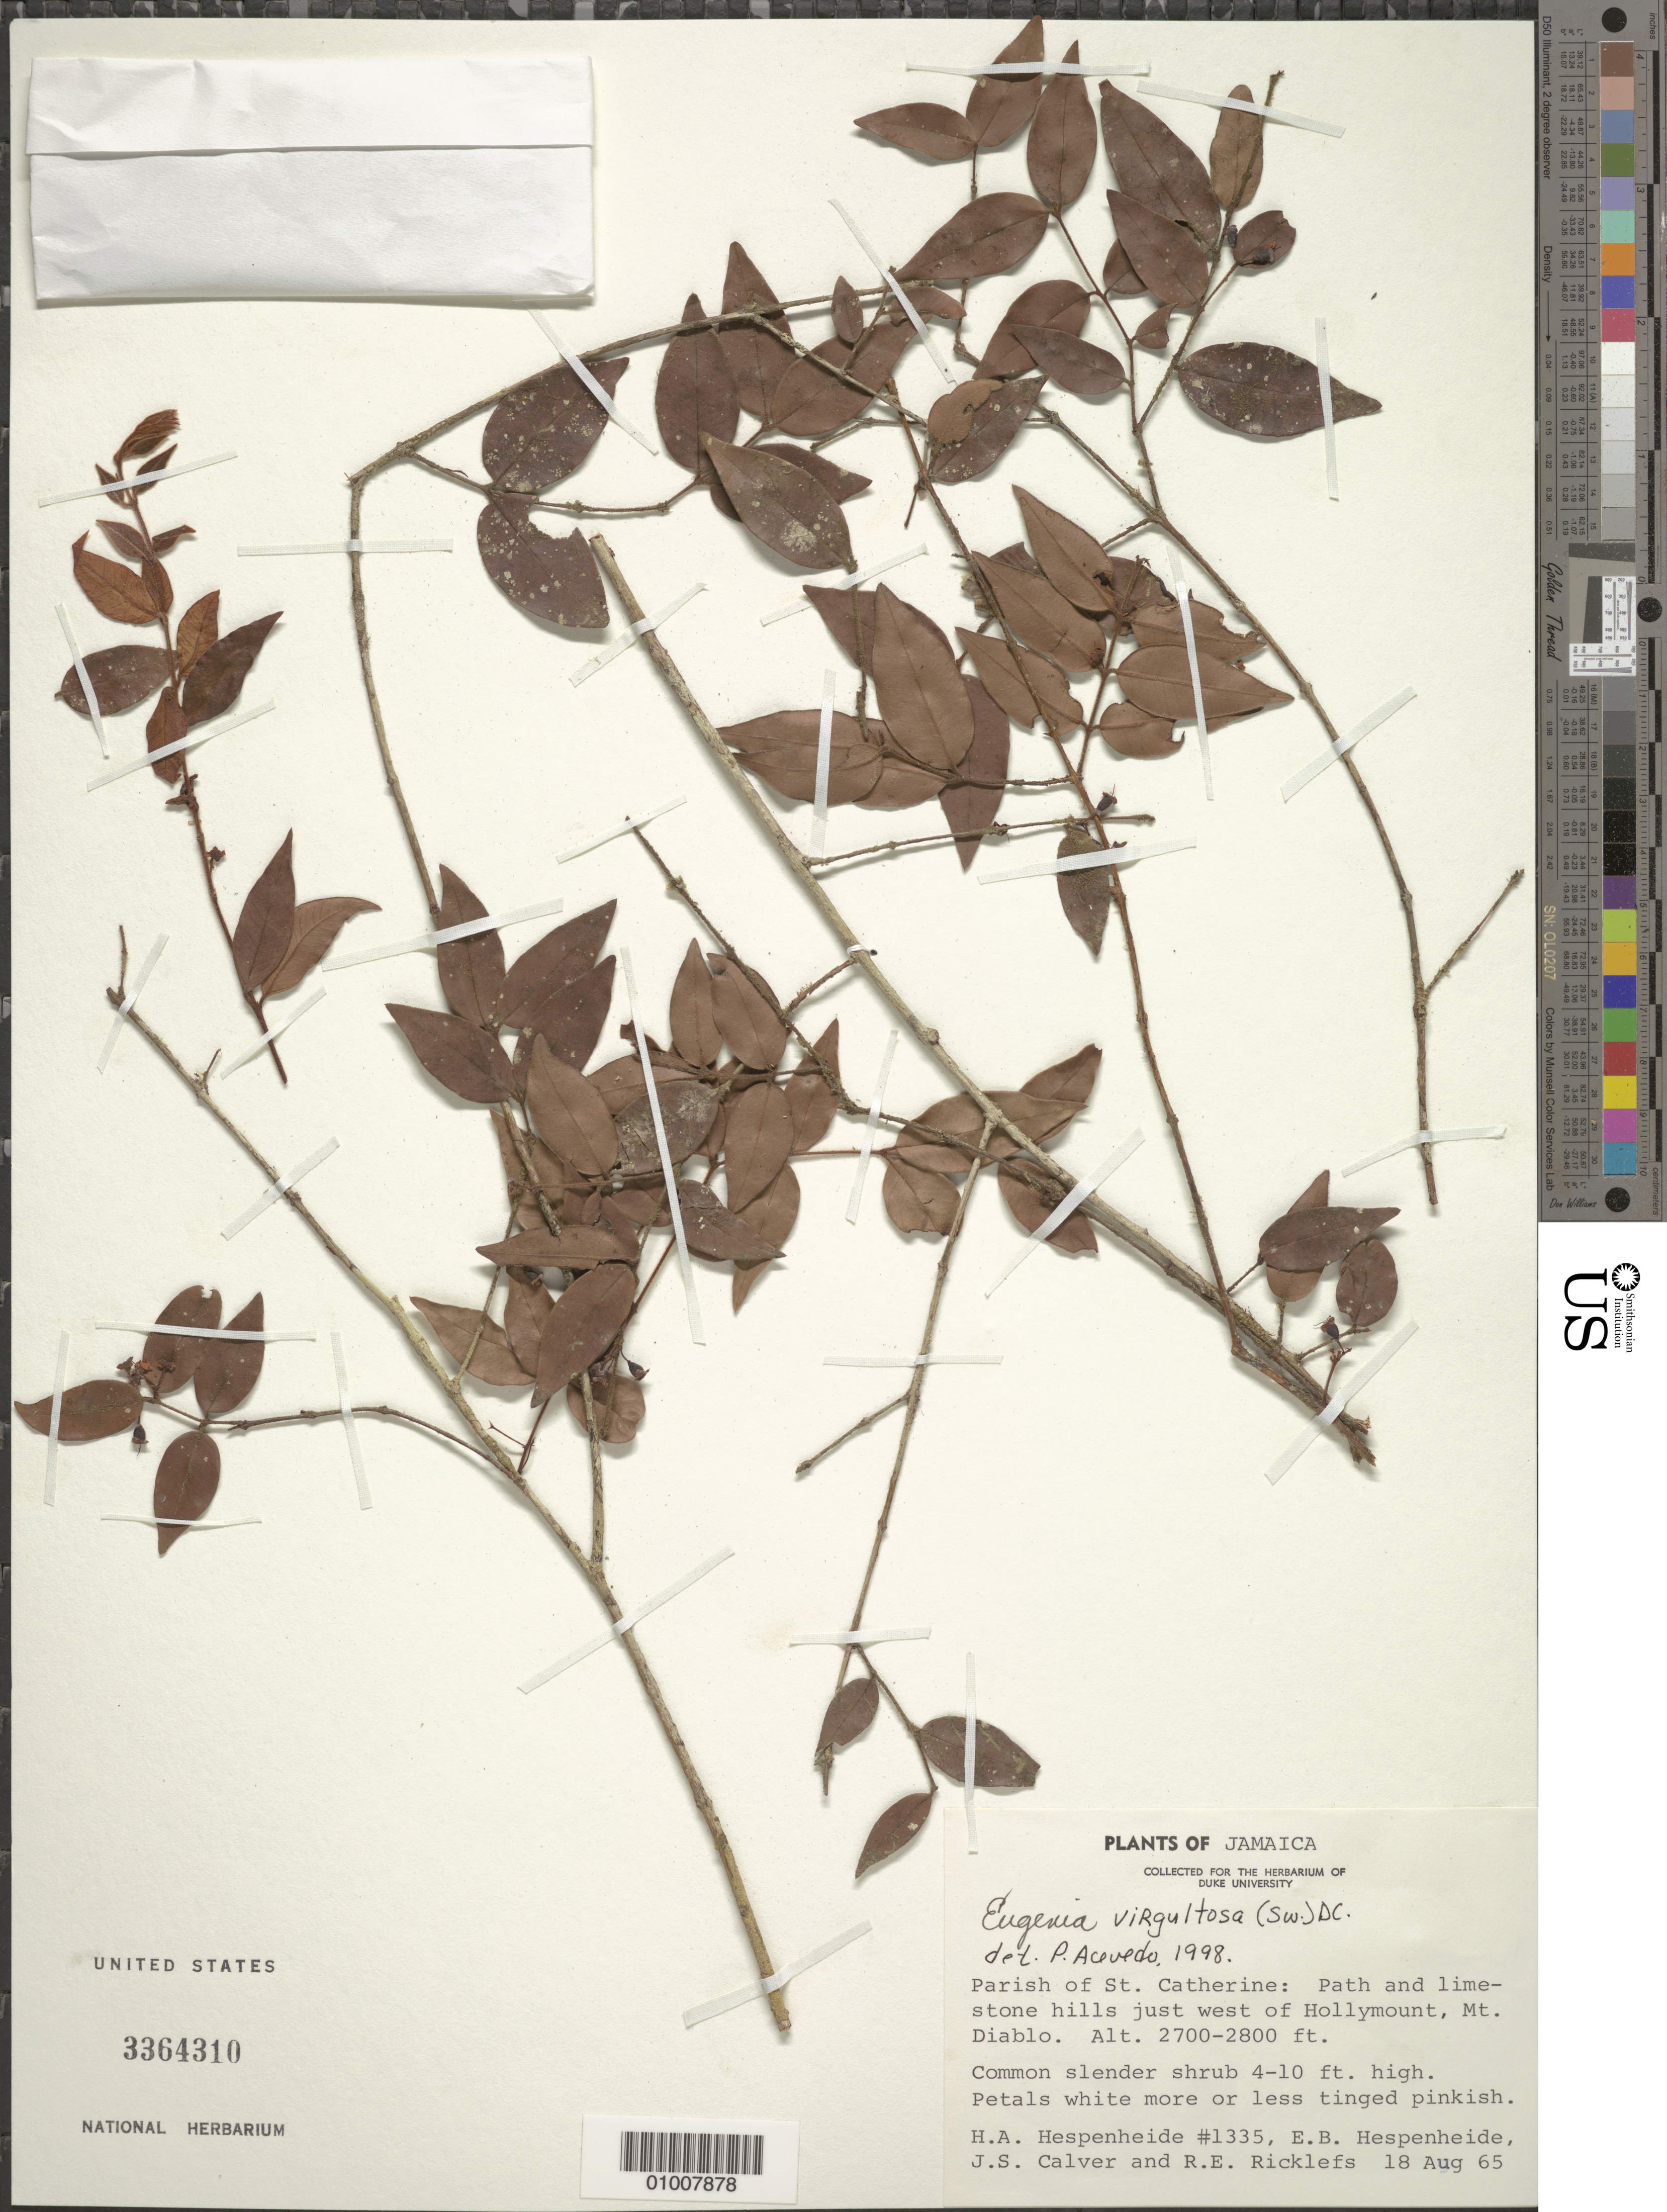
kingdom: Plantae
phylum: Tracheophyta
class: Magnoliopsida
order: Myrtales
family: Myrtaceae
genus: Eugenia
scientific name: Eugenia biflora var. virgultosa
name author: (Sw.) Krug & Urb.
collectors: H. A. Hespenheide, E. Hespenheide, J. Calver & R. Ricklefs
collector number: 1335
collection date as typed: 18 Aug 1965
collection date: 1965-08-18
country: Jamaica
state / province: Saint Catherine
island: Jamaica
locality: Path and hills just west of Hollymount, Mt. Diablo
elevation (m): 823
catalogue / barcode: US 3364310